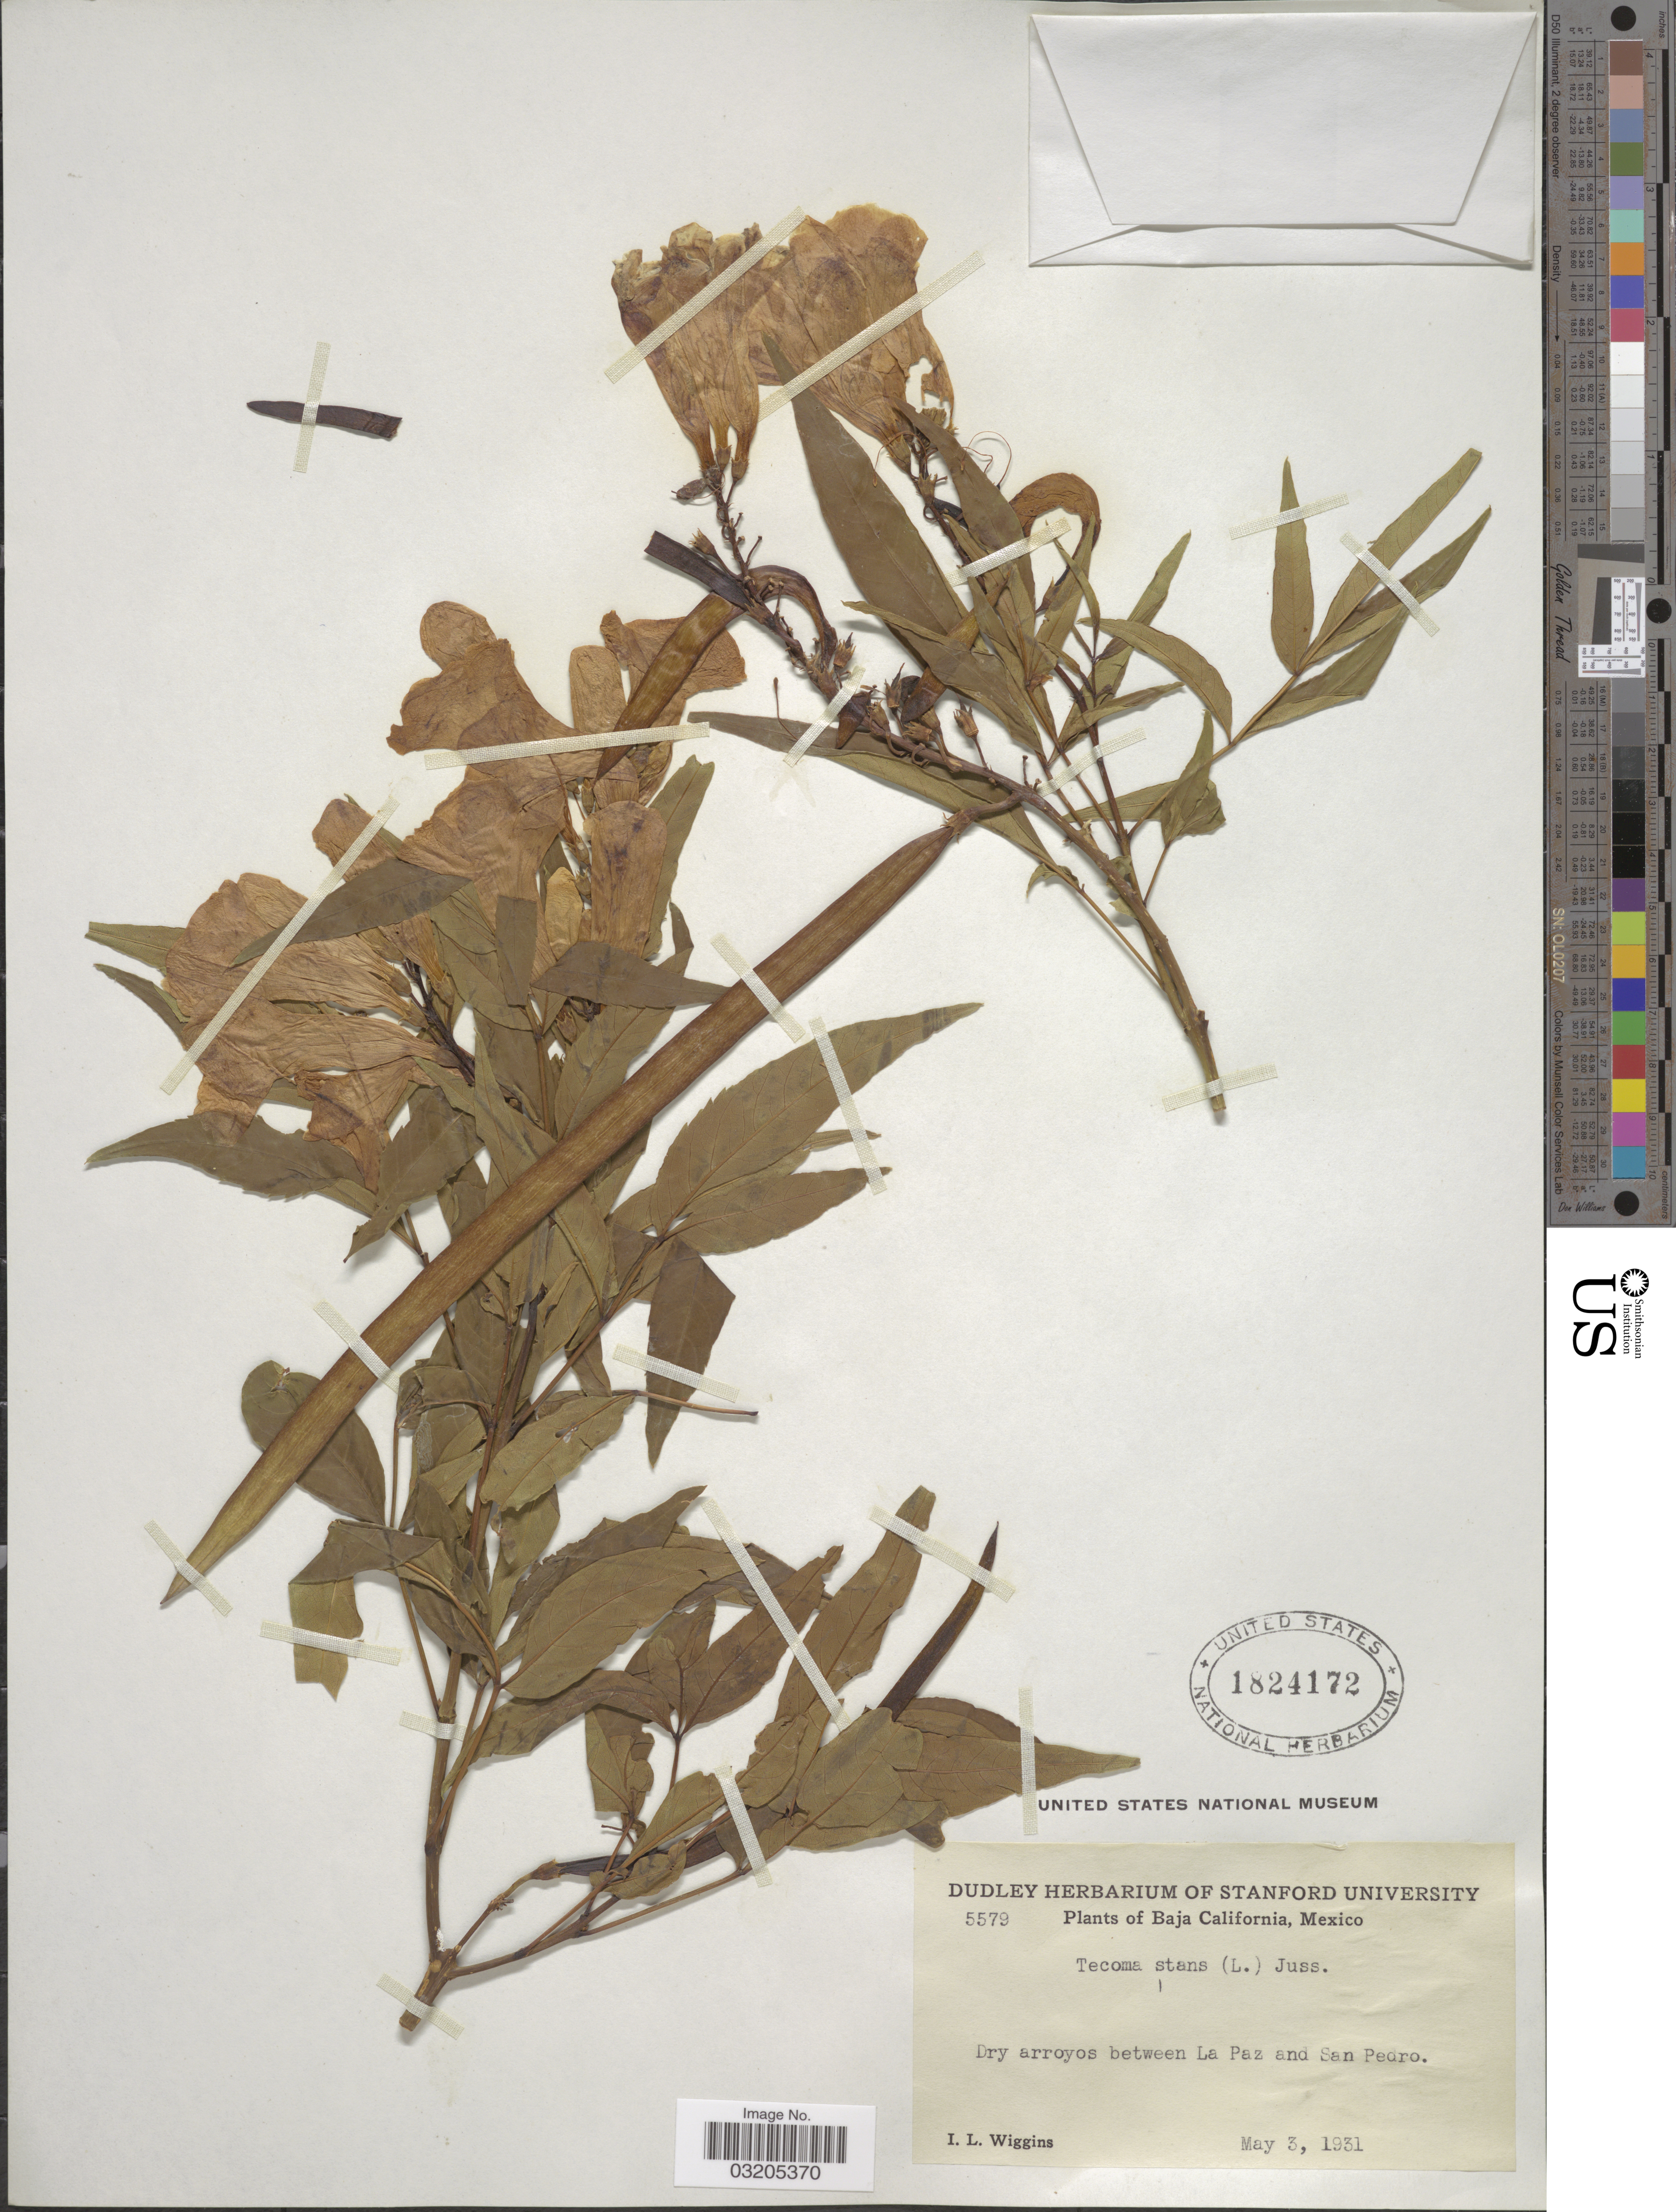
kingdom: Plantae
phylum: Tracheophyta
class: Magnoliopsida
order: Lamiales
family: Bignoniaceae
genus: Tecoma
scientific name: Tecoma stans var. stans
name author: (L.) Juss. ex Kunth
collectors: I. L. Wiggins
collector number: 5579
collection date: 1931-05-03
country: Mexico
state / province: Baja California Sur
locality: Dry arroyos between La Paz and San Pedro.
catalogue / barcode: US 1824172